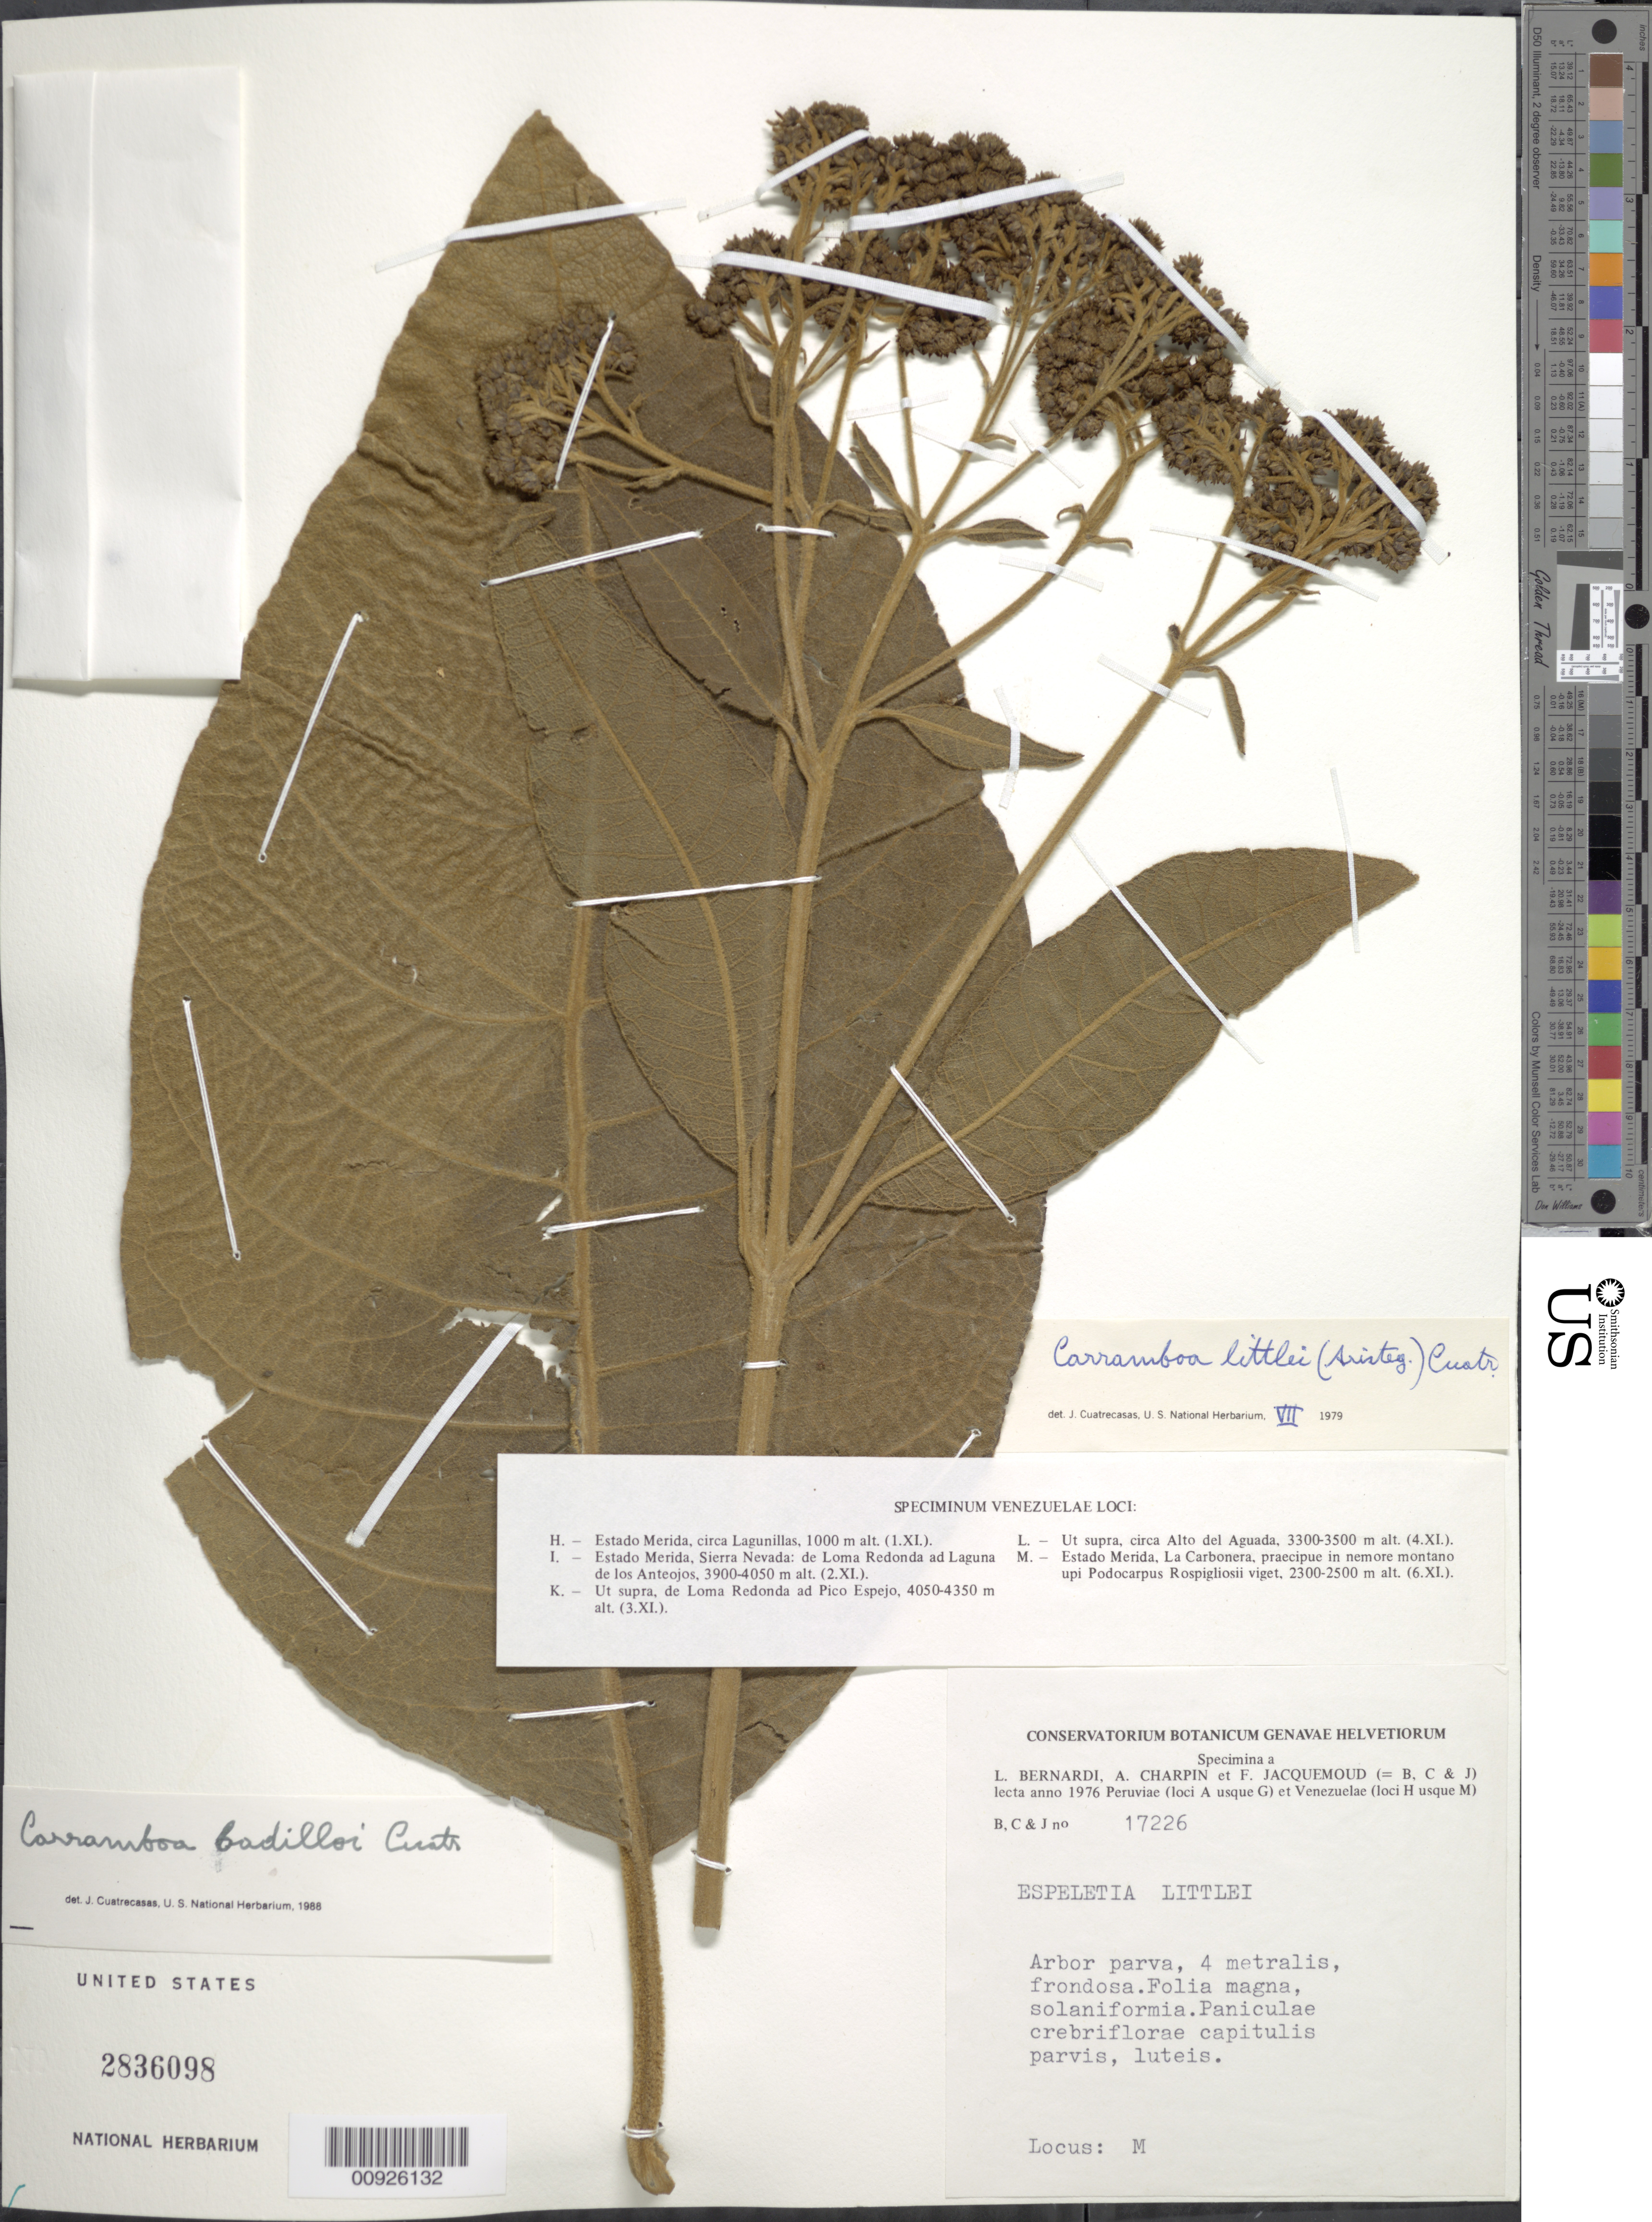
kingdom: Plantae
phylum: Tracheophyta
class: Magnoliopsida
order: Asterales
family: Asteraceae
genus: Carramboa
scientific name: Carramboa badilloi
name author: (Cuatrec.) Cuatrec.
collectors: L. Bernardi, A. Charpin & F. Jacquemoud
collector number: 17226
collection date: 1976-11-06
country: Venezuela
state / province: Mérida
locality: La Carbonera, praecipue in nemore montano upi Podocarpus Rospigliosii viget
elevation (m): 2300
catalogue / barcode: US 2836098